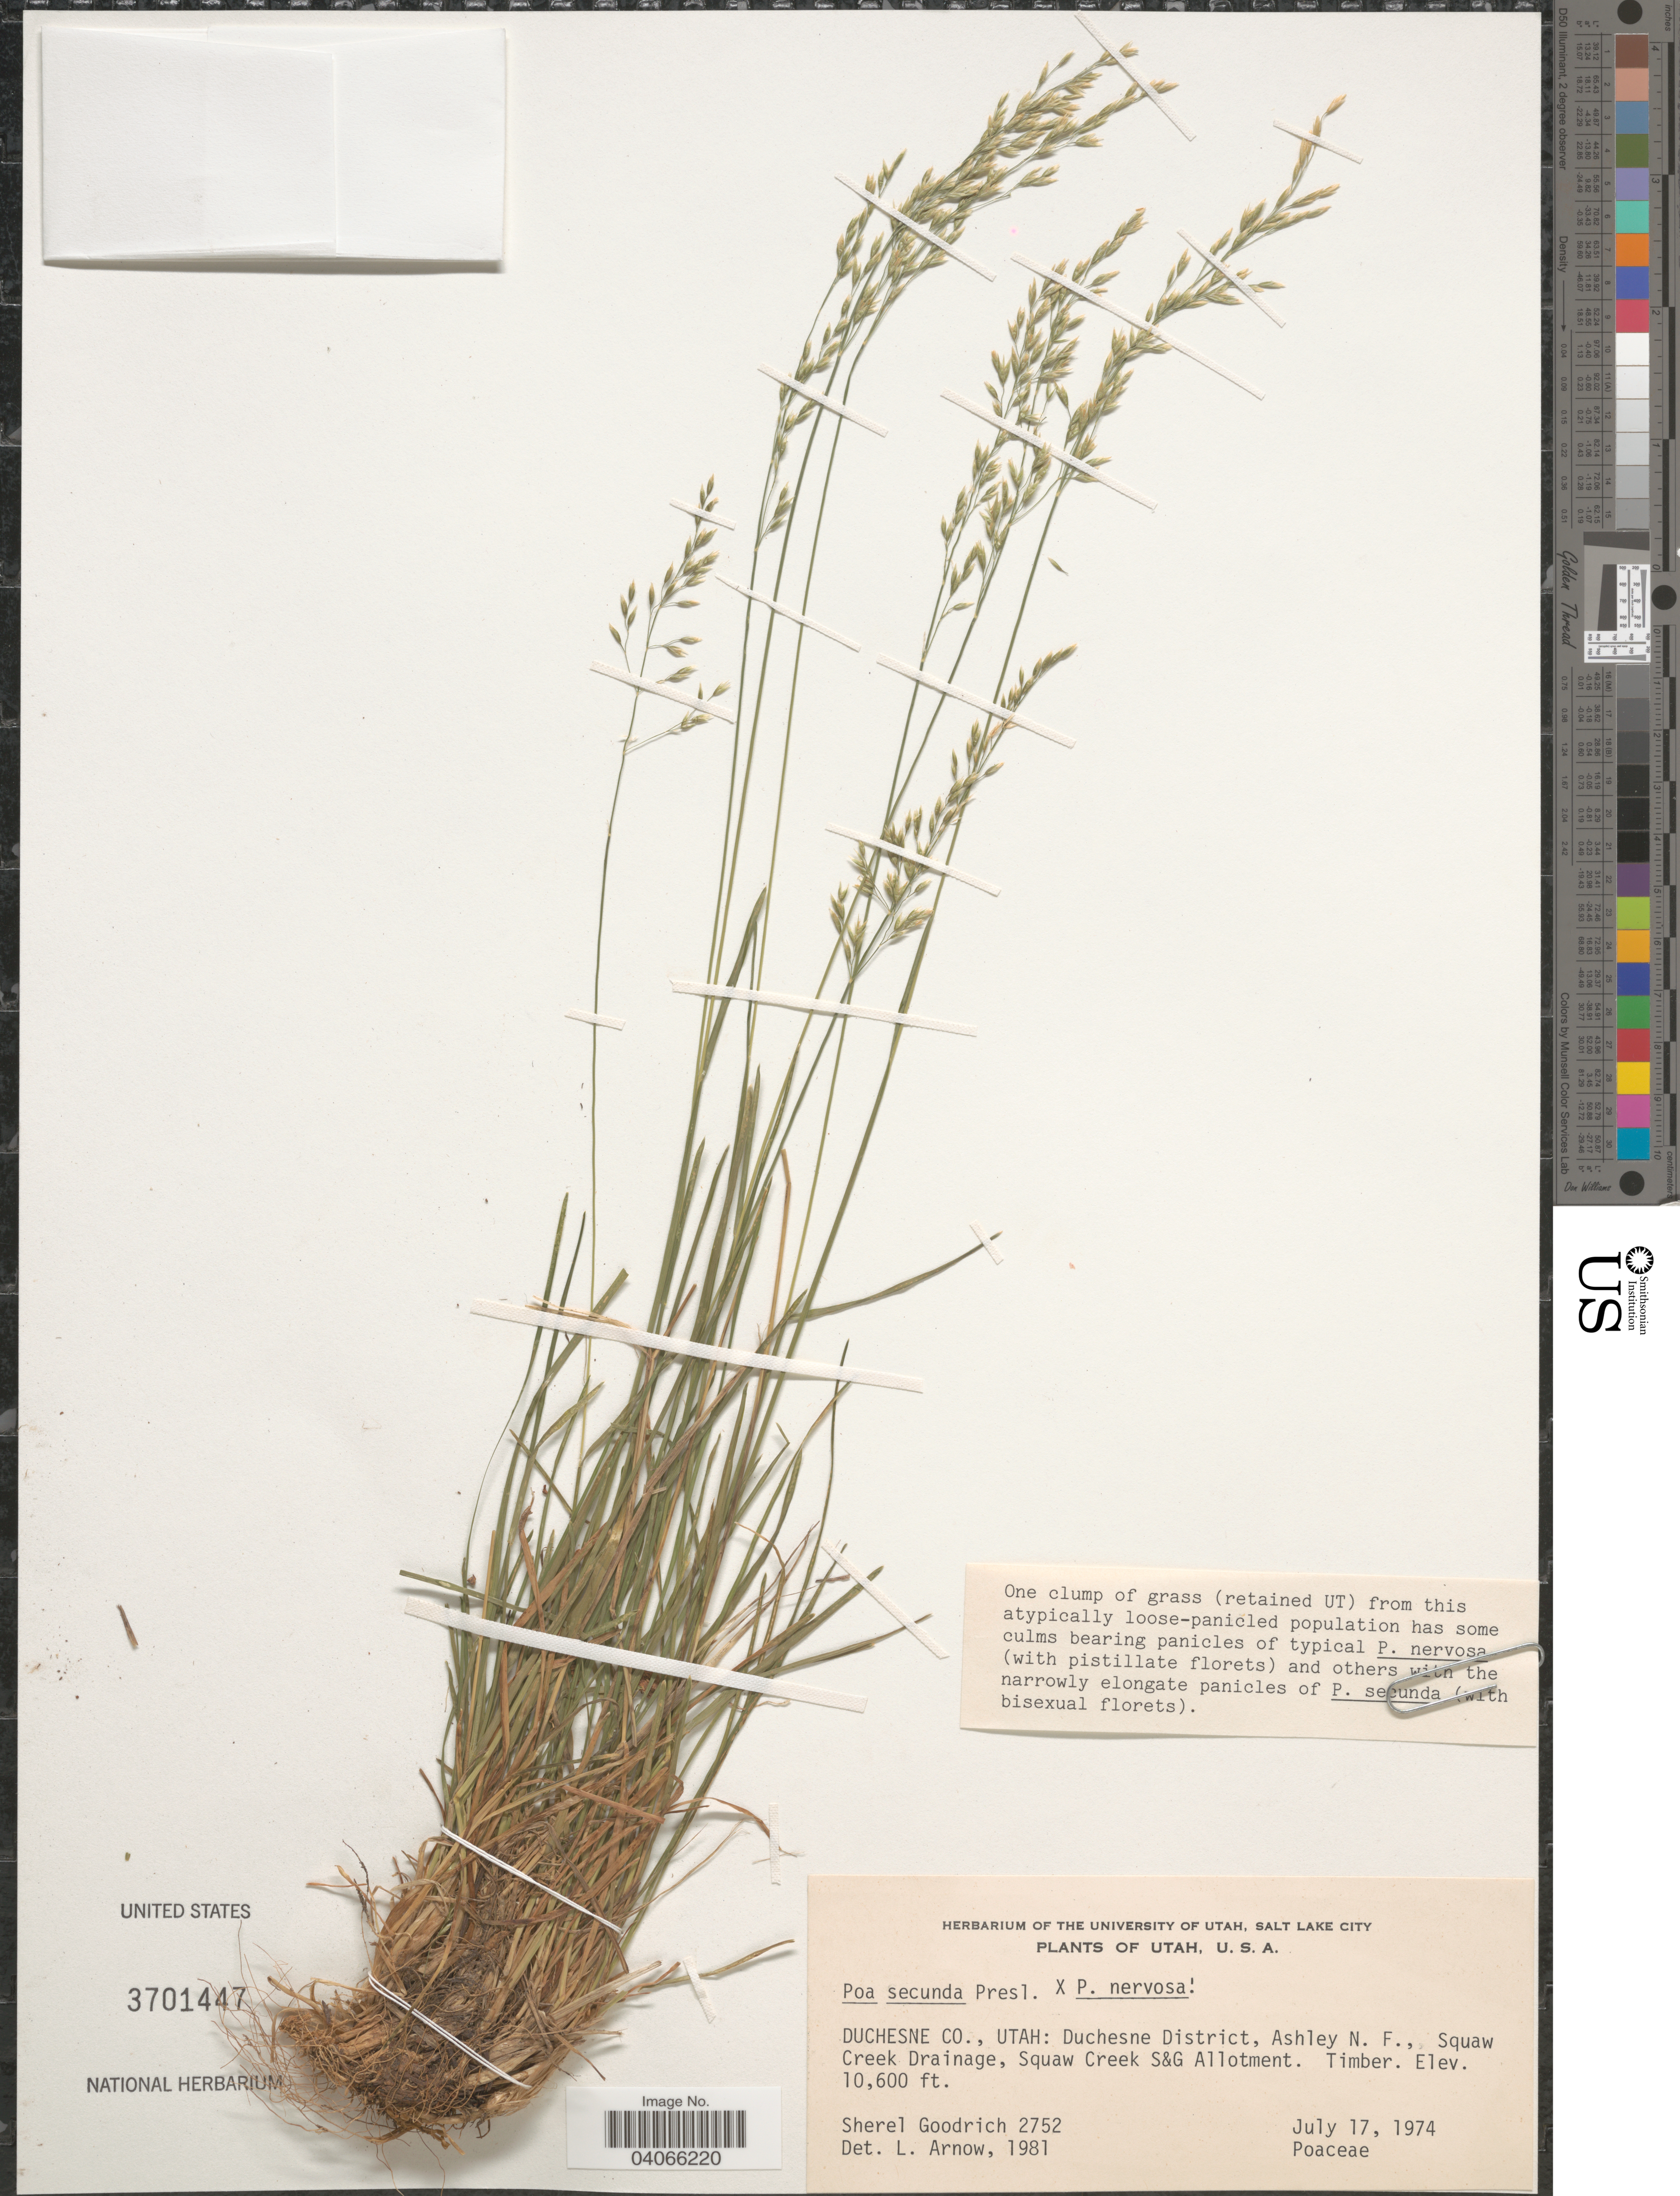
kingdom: Plantae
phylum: Tracheophyta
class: Liliopsida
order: Poales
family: Poaceae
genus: Poa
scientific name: Poa secunda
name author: J. Presl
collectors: S. Goodrich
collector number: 2752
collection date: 1974-07-17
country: United States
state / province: Utah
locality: Duchesne Co.: Duchesne District, Ashley N. F., Squaw Creek Drainage, Squaw Creek S&G Allotment. Timber.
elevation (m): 3231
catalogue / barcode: US 3701447